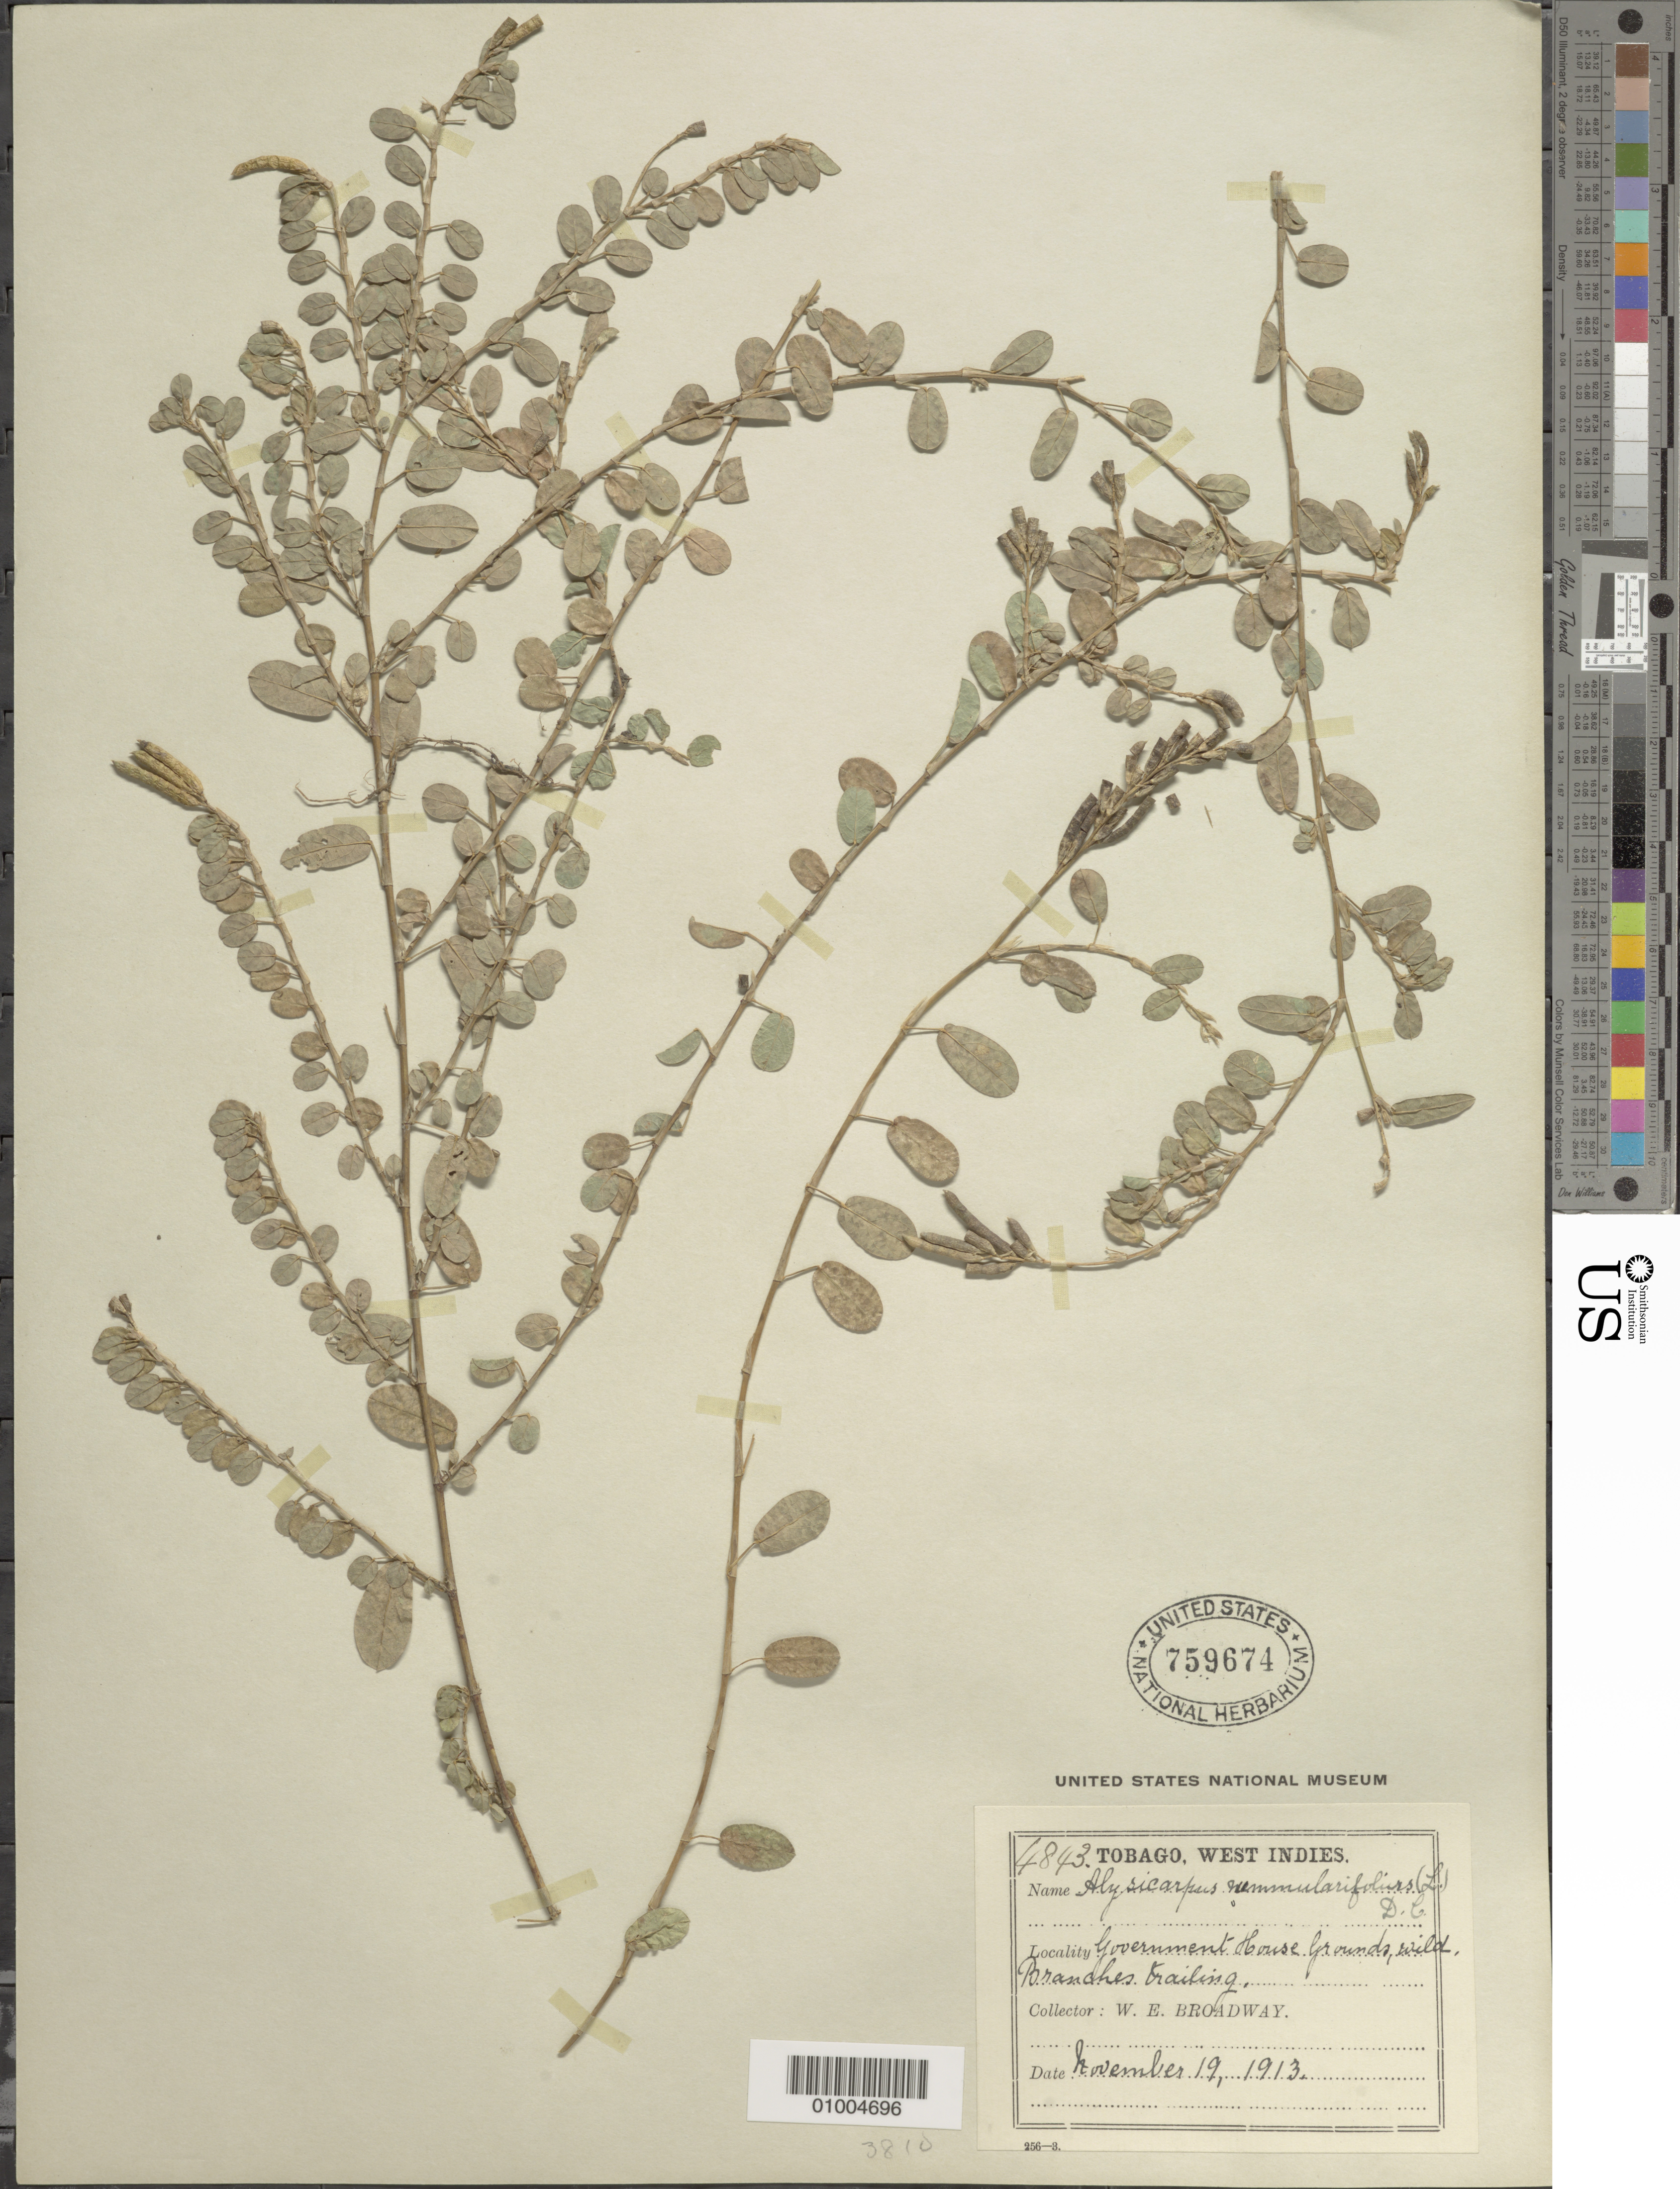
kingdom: Plantae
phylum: Tracheophyta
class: Magnoliopsida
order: Fabales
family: Fabaceae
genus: Alysicarpus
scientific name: Alysicarpus vaginalis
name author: (L.) DC.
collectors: W. E. Broadway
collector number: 4843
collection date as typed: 19 Nov 1913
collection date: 1913-11-19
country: Trinidad and Tobago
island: Tobago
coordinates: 0 N, 0 E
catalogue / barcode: US 759674